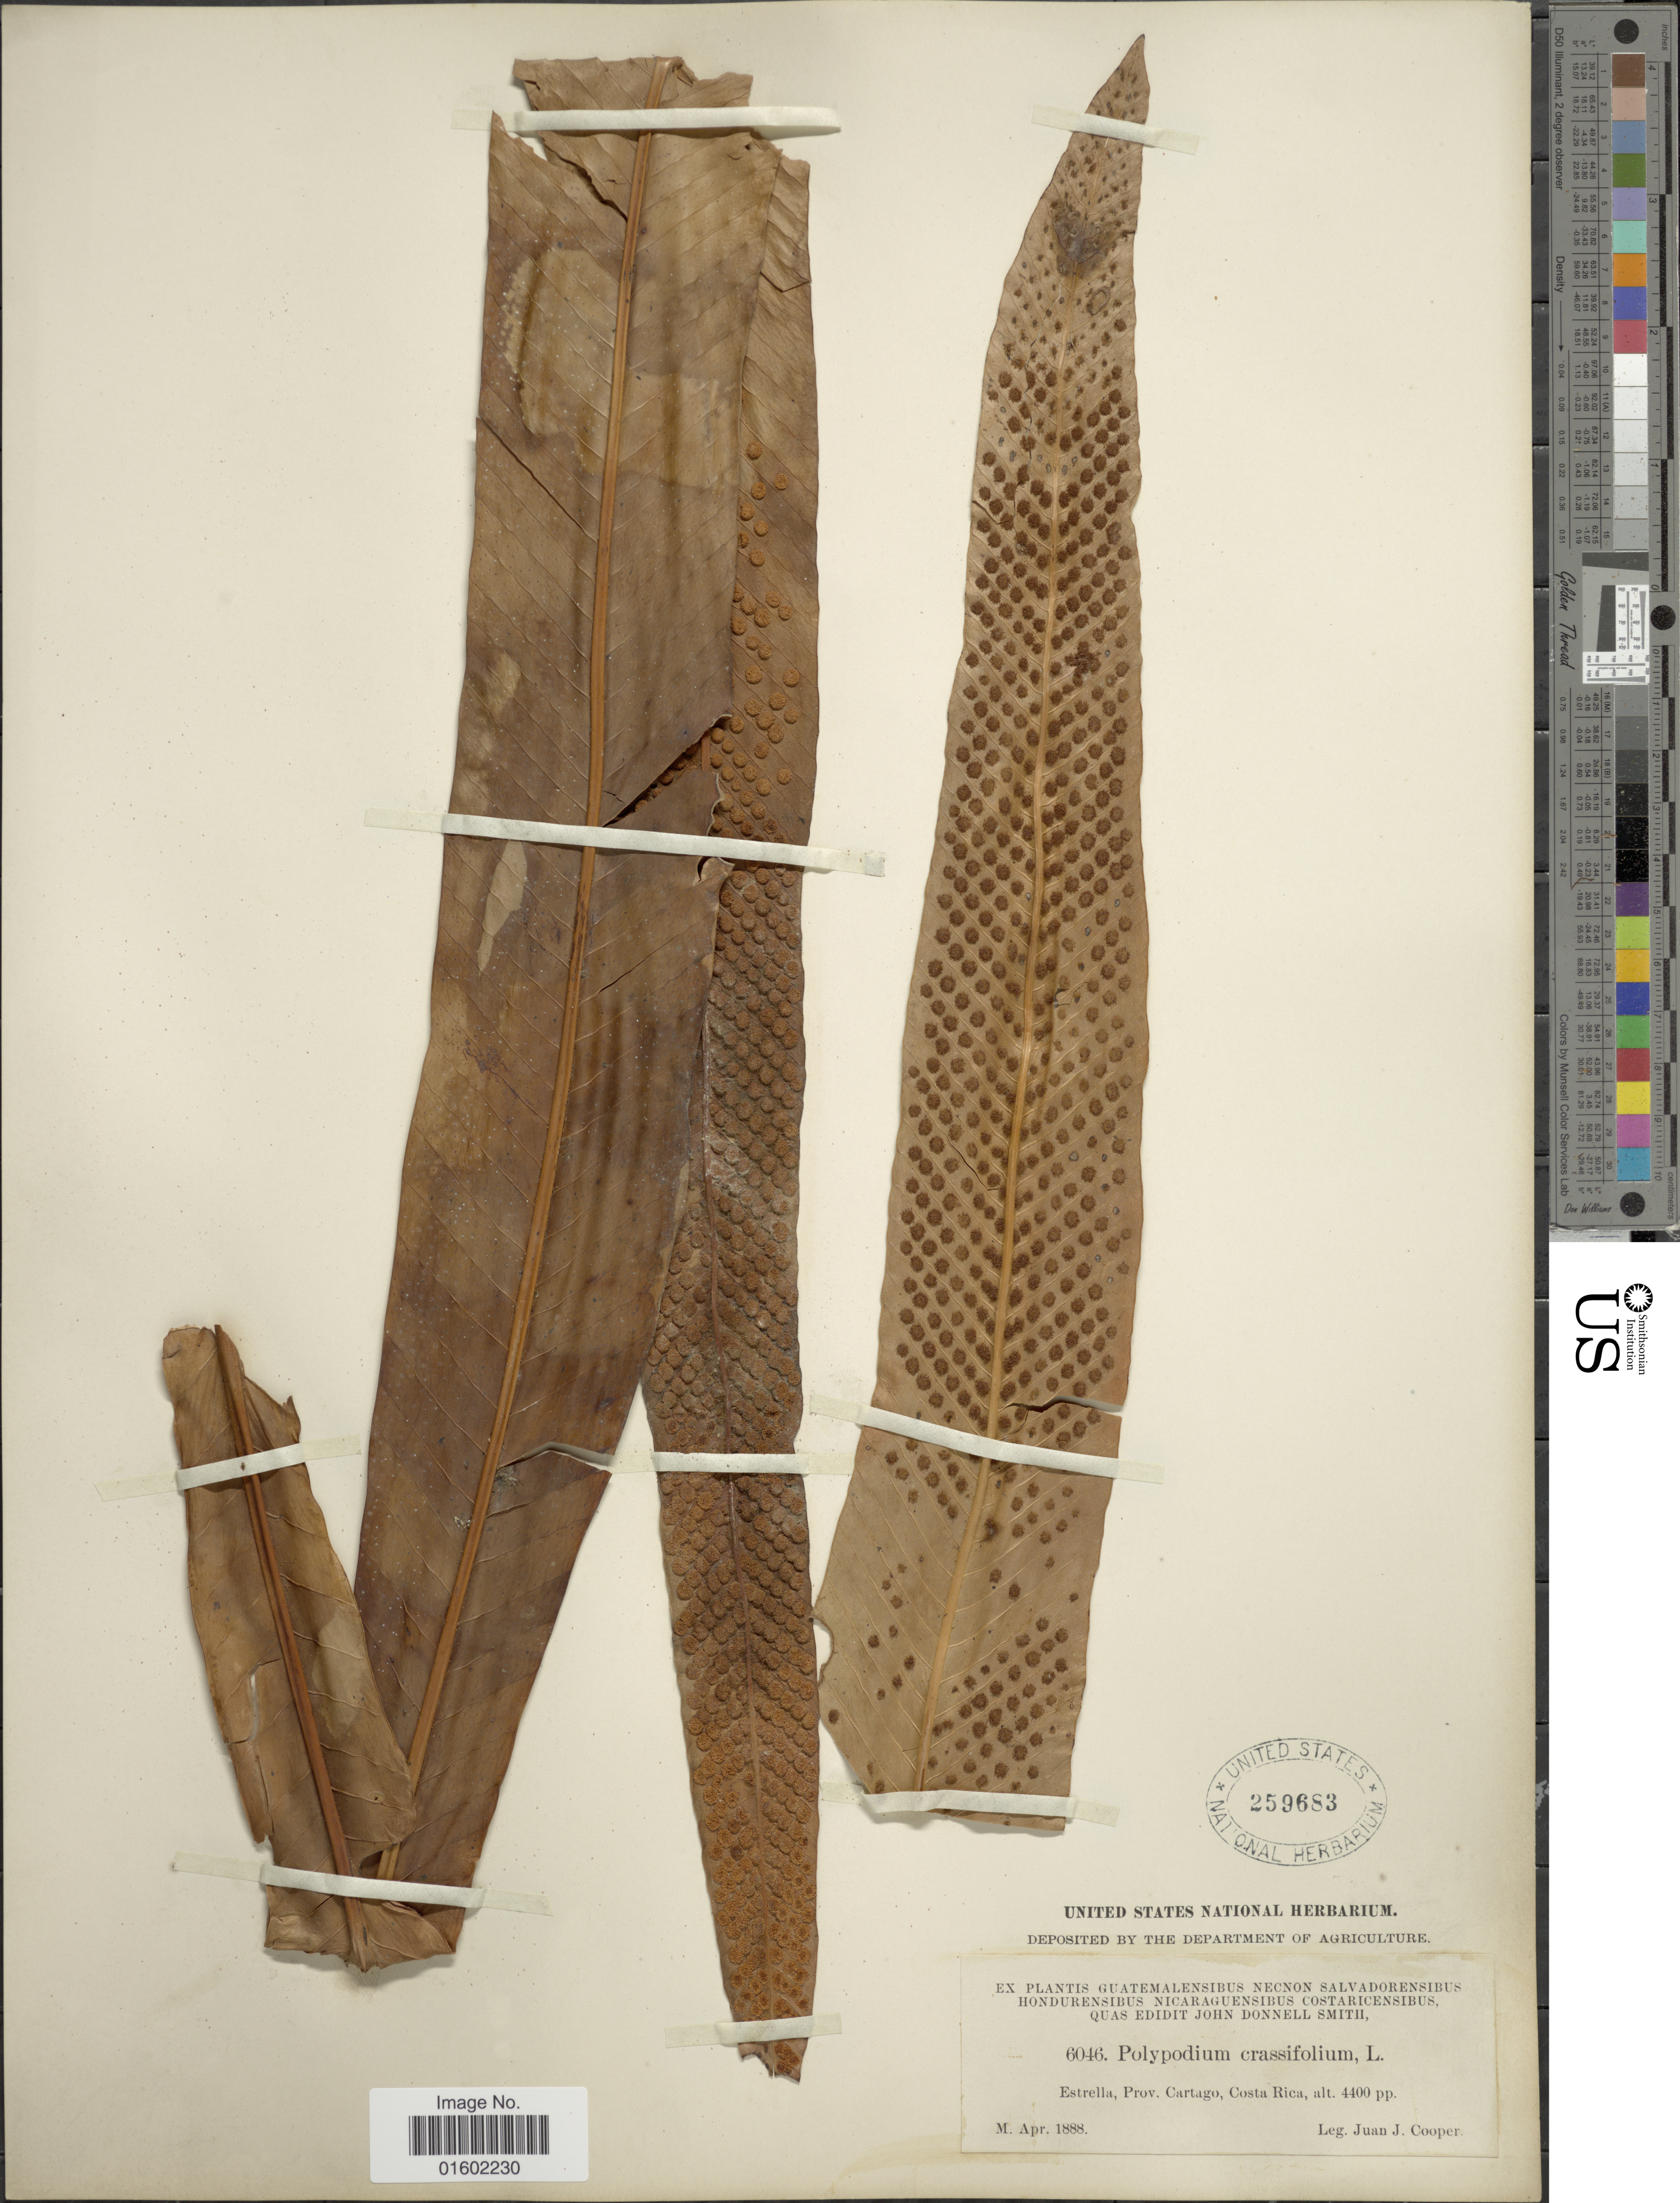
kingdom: Plantae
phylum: Tracheophyta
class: Polypodiopsida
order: Polypodiales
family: Polypodiaceae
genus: Niphidium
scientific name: Niphidium nidulare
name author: (Rosenst.) Lellinger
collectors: J. J. Cooper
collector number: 6046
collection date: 1888-04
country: Costa Rica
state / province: Cartago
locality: Esrtella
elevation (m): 1341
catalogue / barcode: US 259683